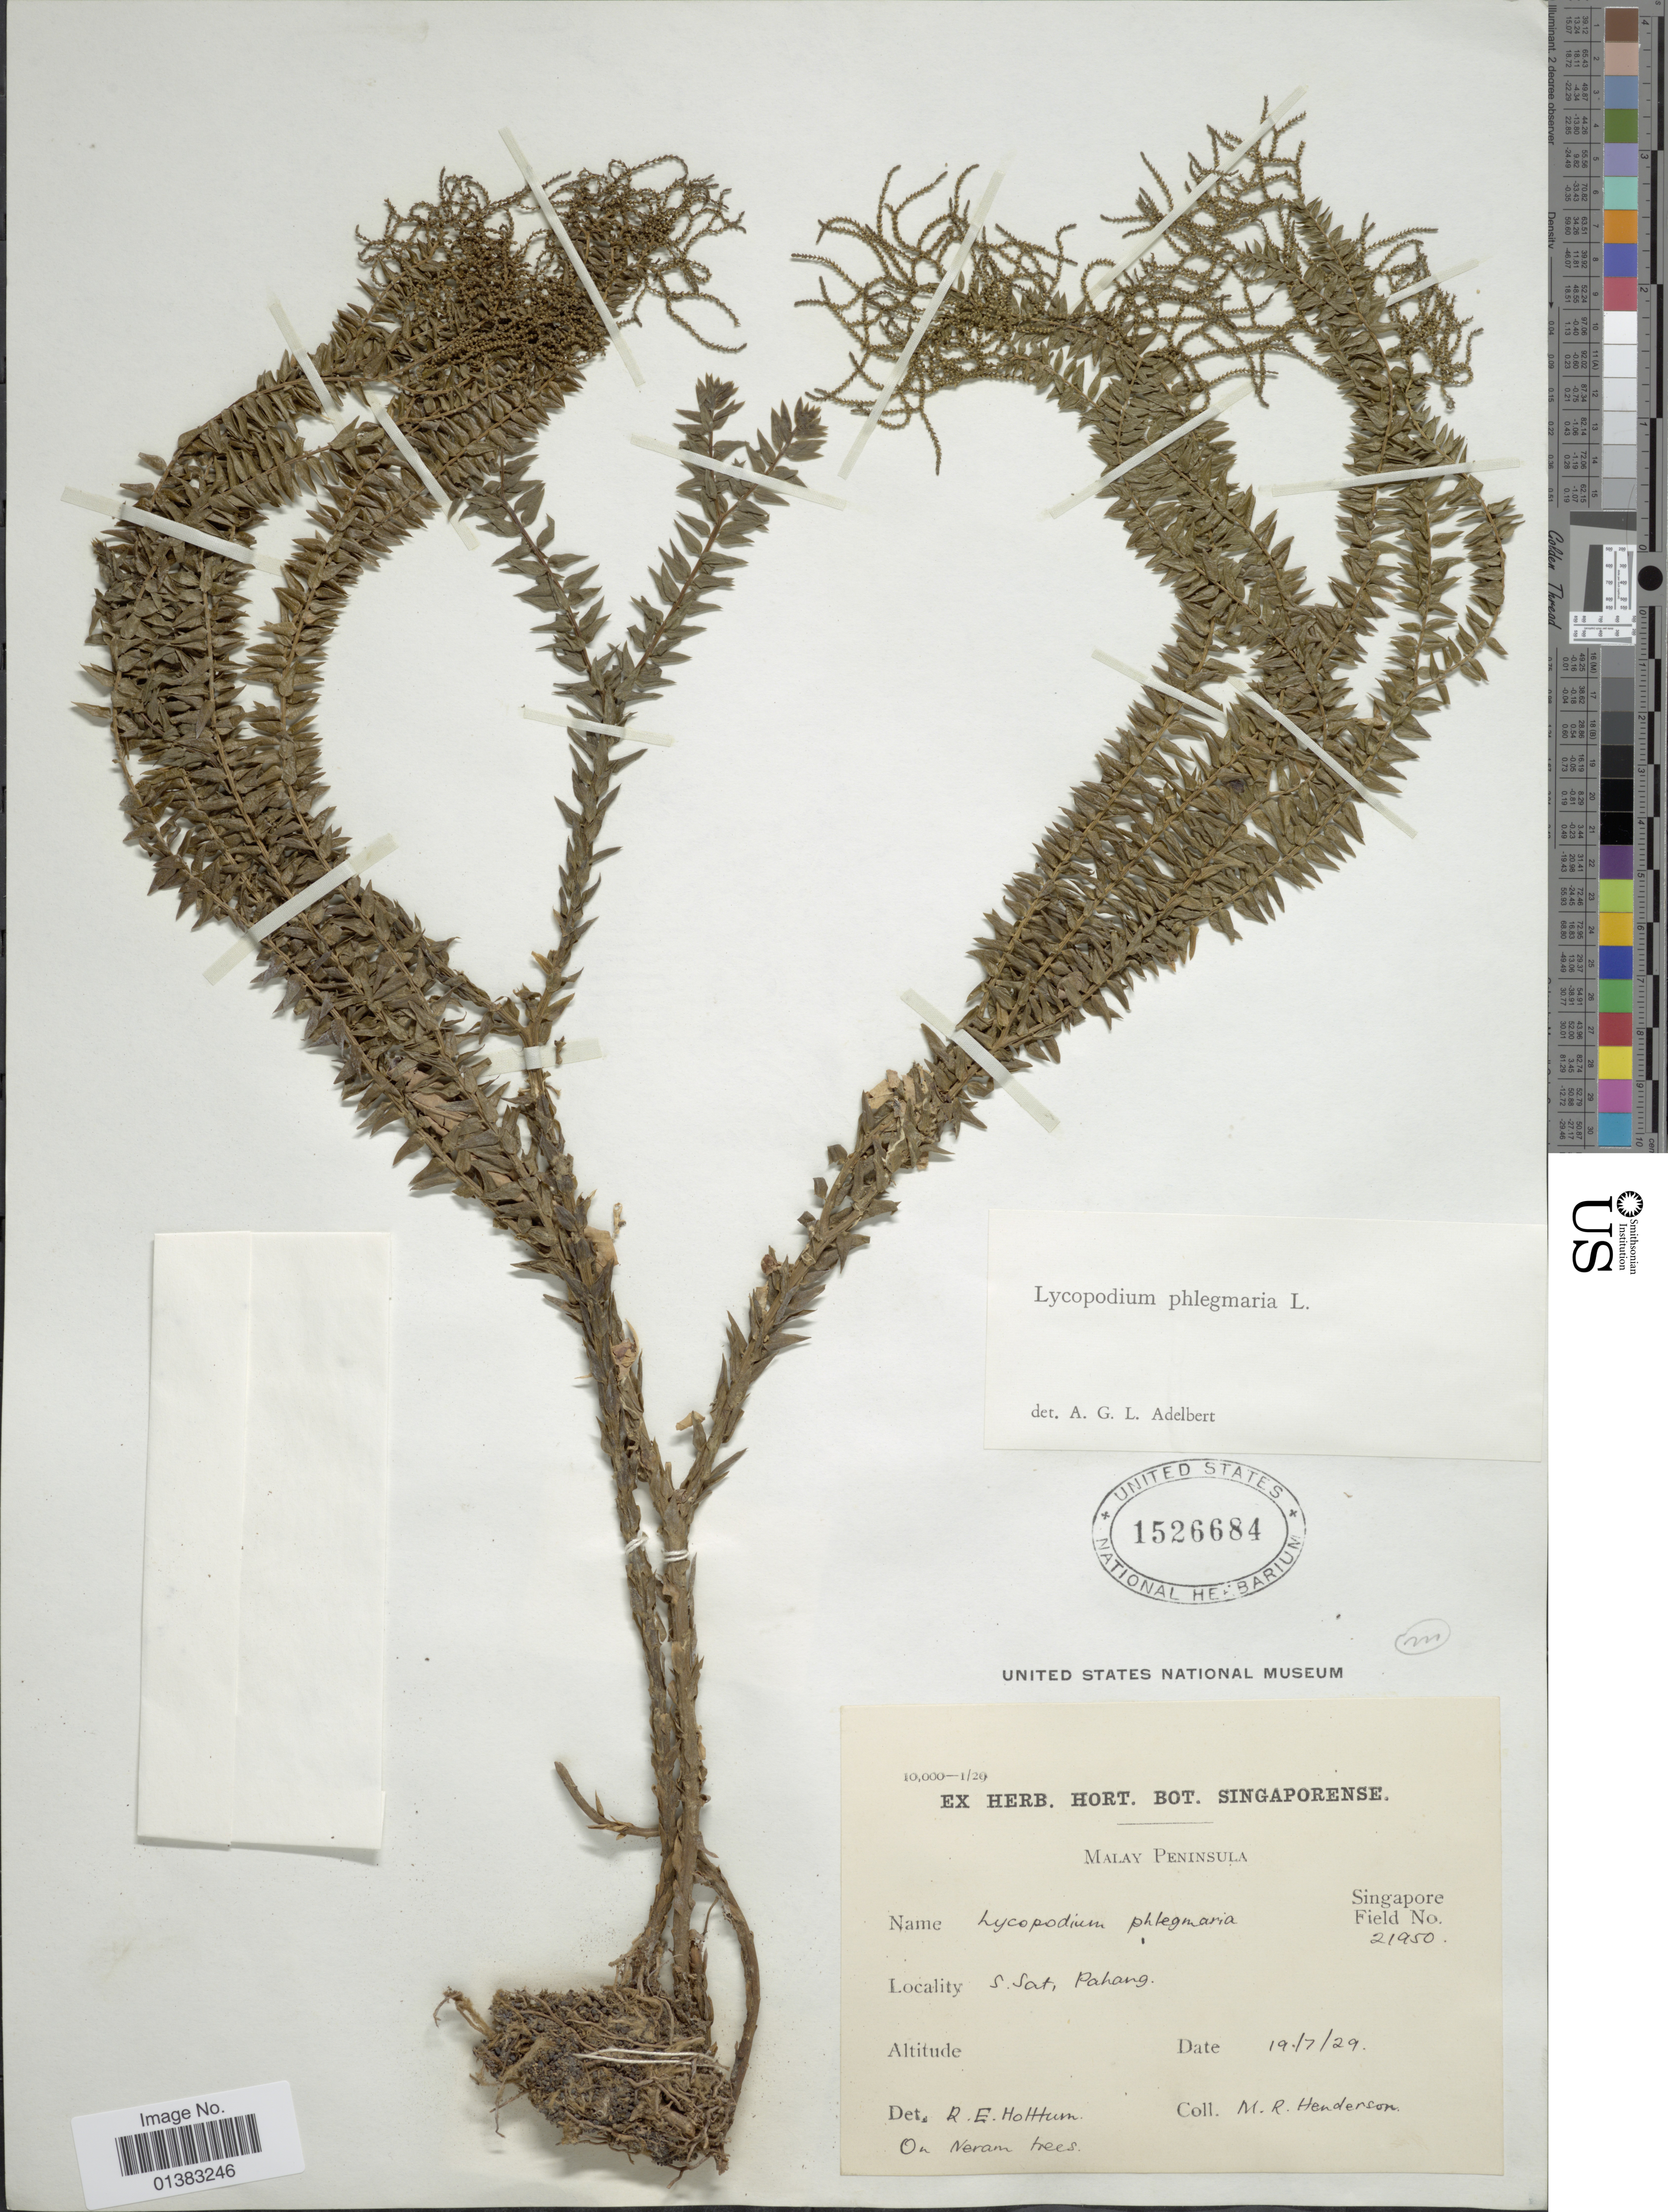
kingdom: Plantae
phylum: Tracheophyta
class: Lycopodiopsida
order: Lycopodiales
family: Lycopodiaceae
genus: Phlegmariurus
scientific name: Phlegmariurus phlegmaria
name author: (L.) Holub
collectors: M. Henderson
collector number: Singapore Field 21950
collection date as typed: Transcribed d/m/y: 19/7/29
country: Malaysia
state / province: Pahang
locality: Malay Peninsula. S. Sat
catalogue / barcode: US 1526684